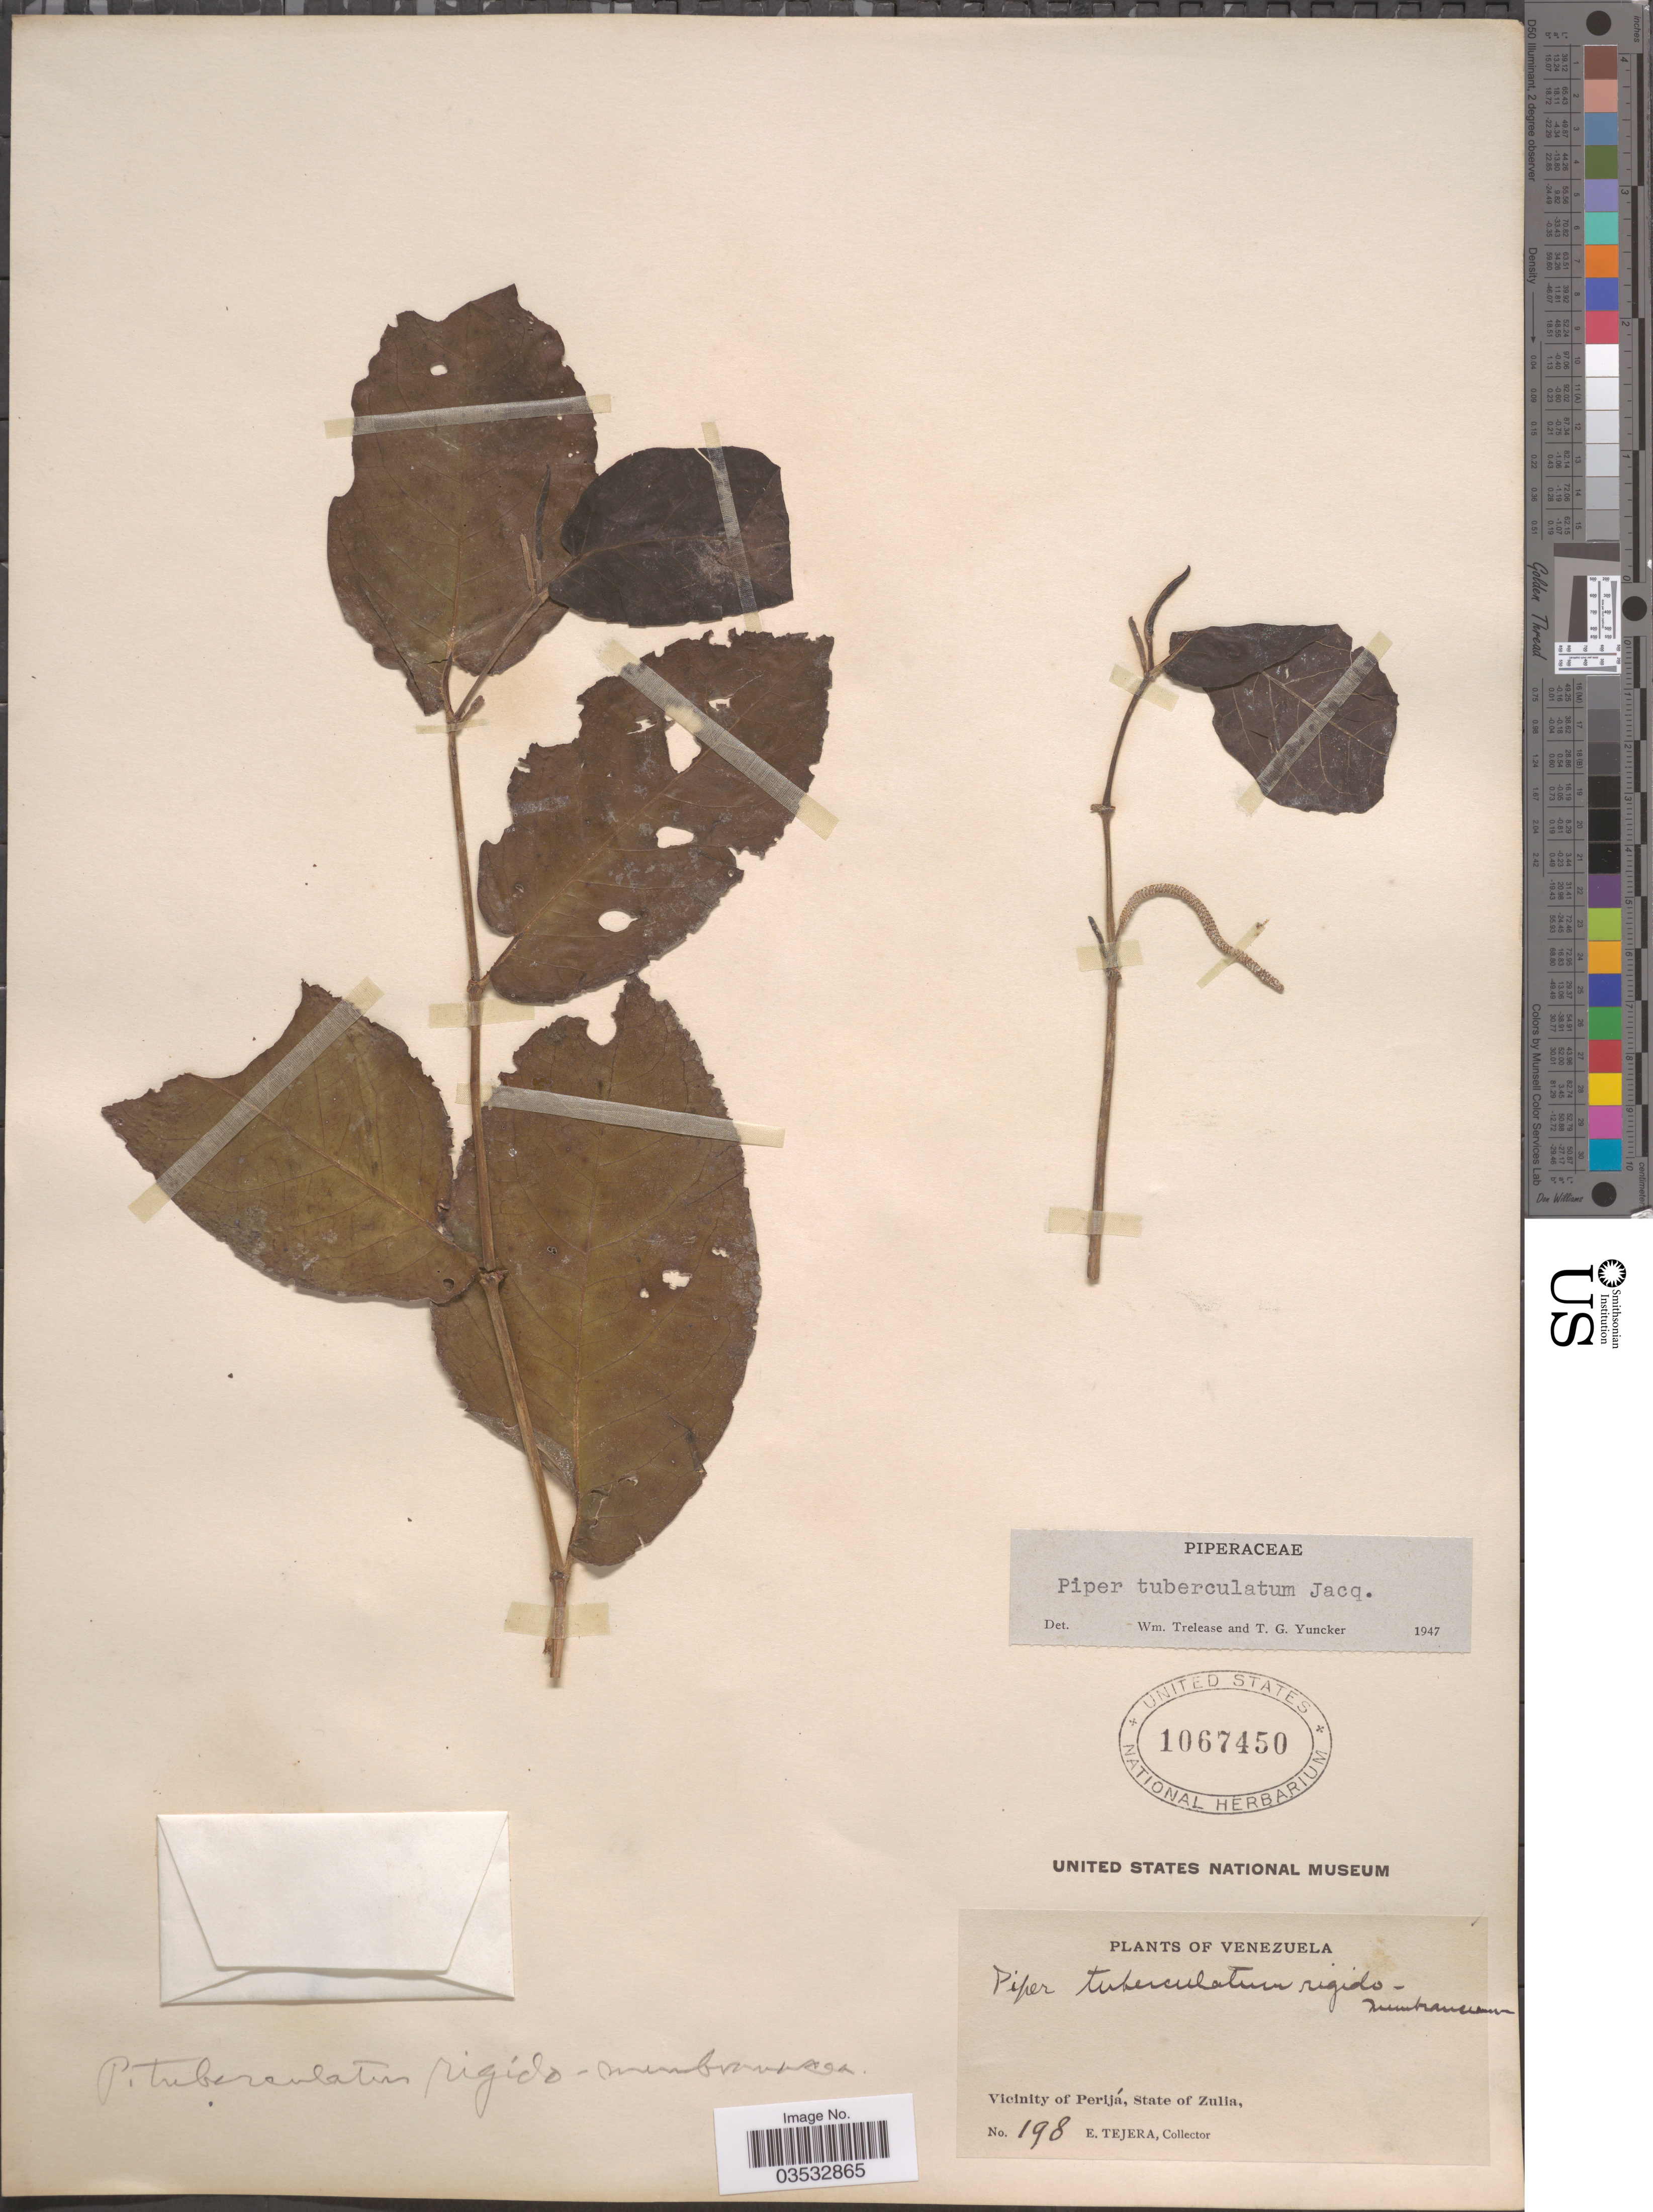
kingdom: Plantae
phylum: Tracheophyta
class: Magnoliopsida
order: Piperales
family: Piperaceae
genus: Piper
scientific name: Piper tuberculatum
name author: Jacq.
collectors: E. Tejera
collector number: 198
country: Venezuela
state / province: Zulia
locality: Vicinity of Perijá.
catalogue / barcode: US 1067450